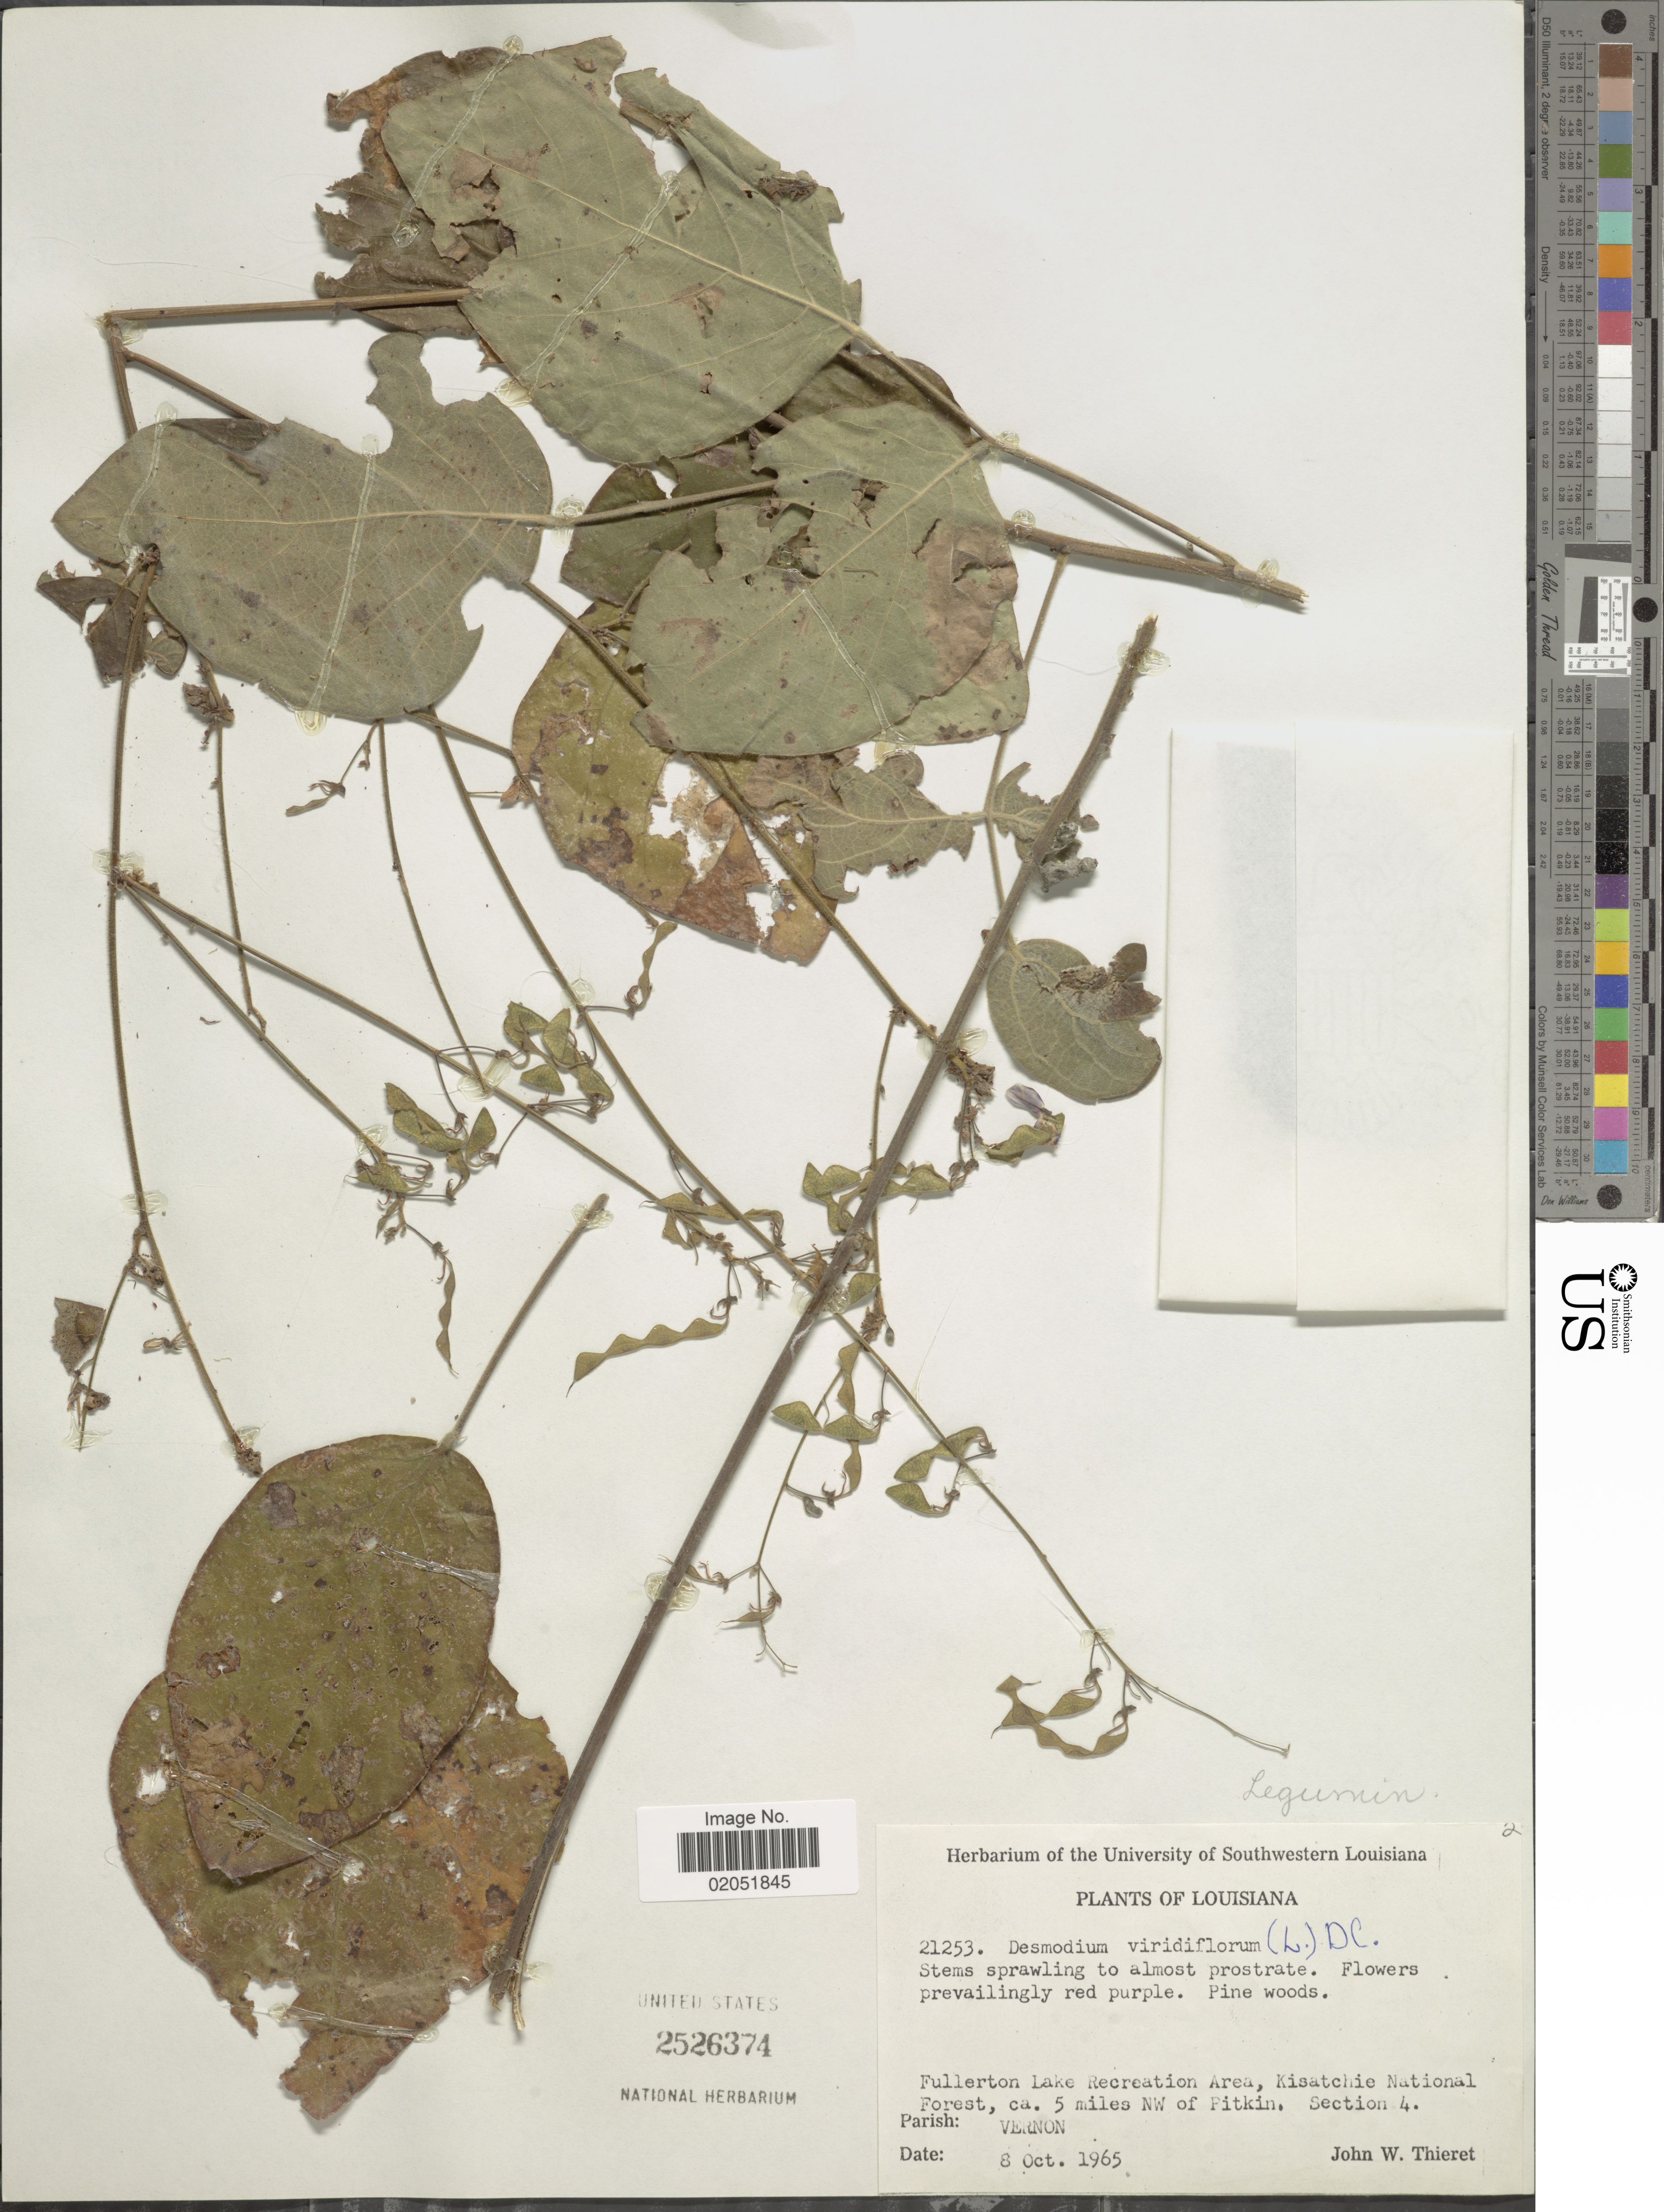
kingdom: Plantae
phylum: Tracheophyta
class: Magnoliopsida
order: Fabales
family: Fabaceae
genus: Desmodium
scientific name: Desmodium viridiflorum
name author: (L.) DC.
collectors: J. W. Thieret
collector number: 21253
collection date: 1965-10-08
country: United States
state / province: Louisiana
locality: Louisiana,Fullerton Lake Recreation Area, Kisatchie national Forest, ca. 5 miles NW of Fitkin, Section 4, Parish: Vernon.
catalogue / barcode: US 2526374